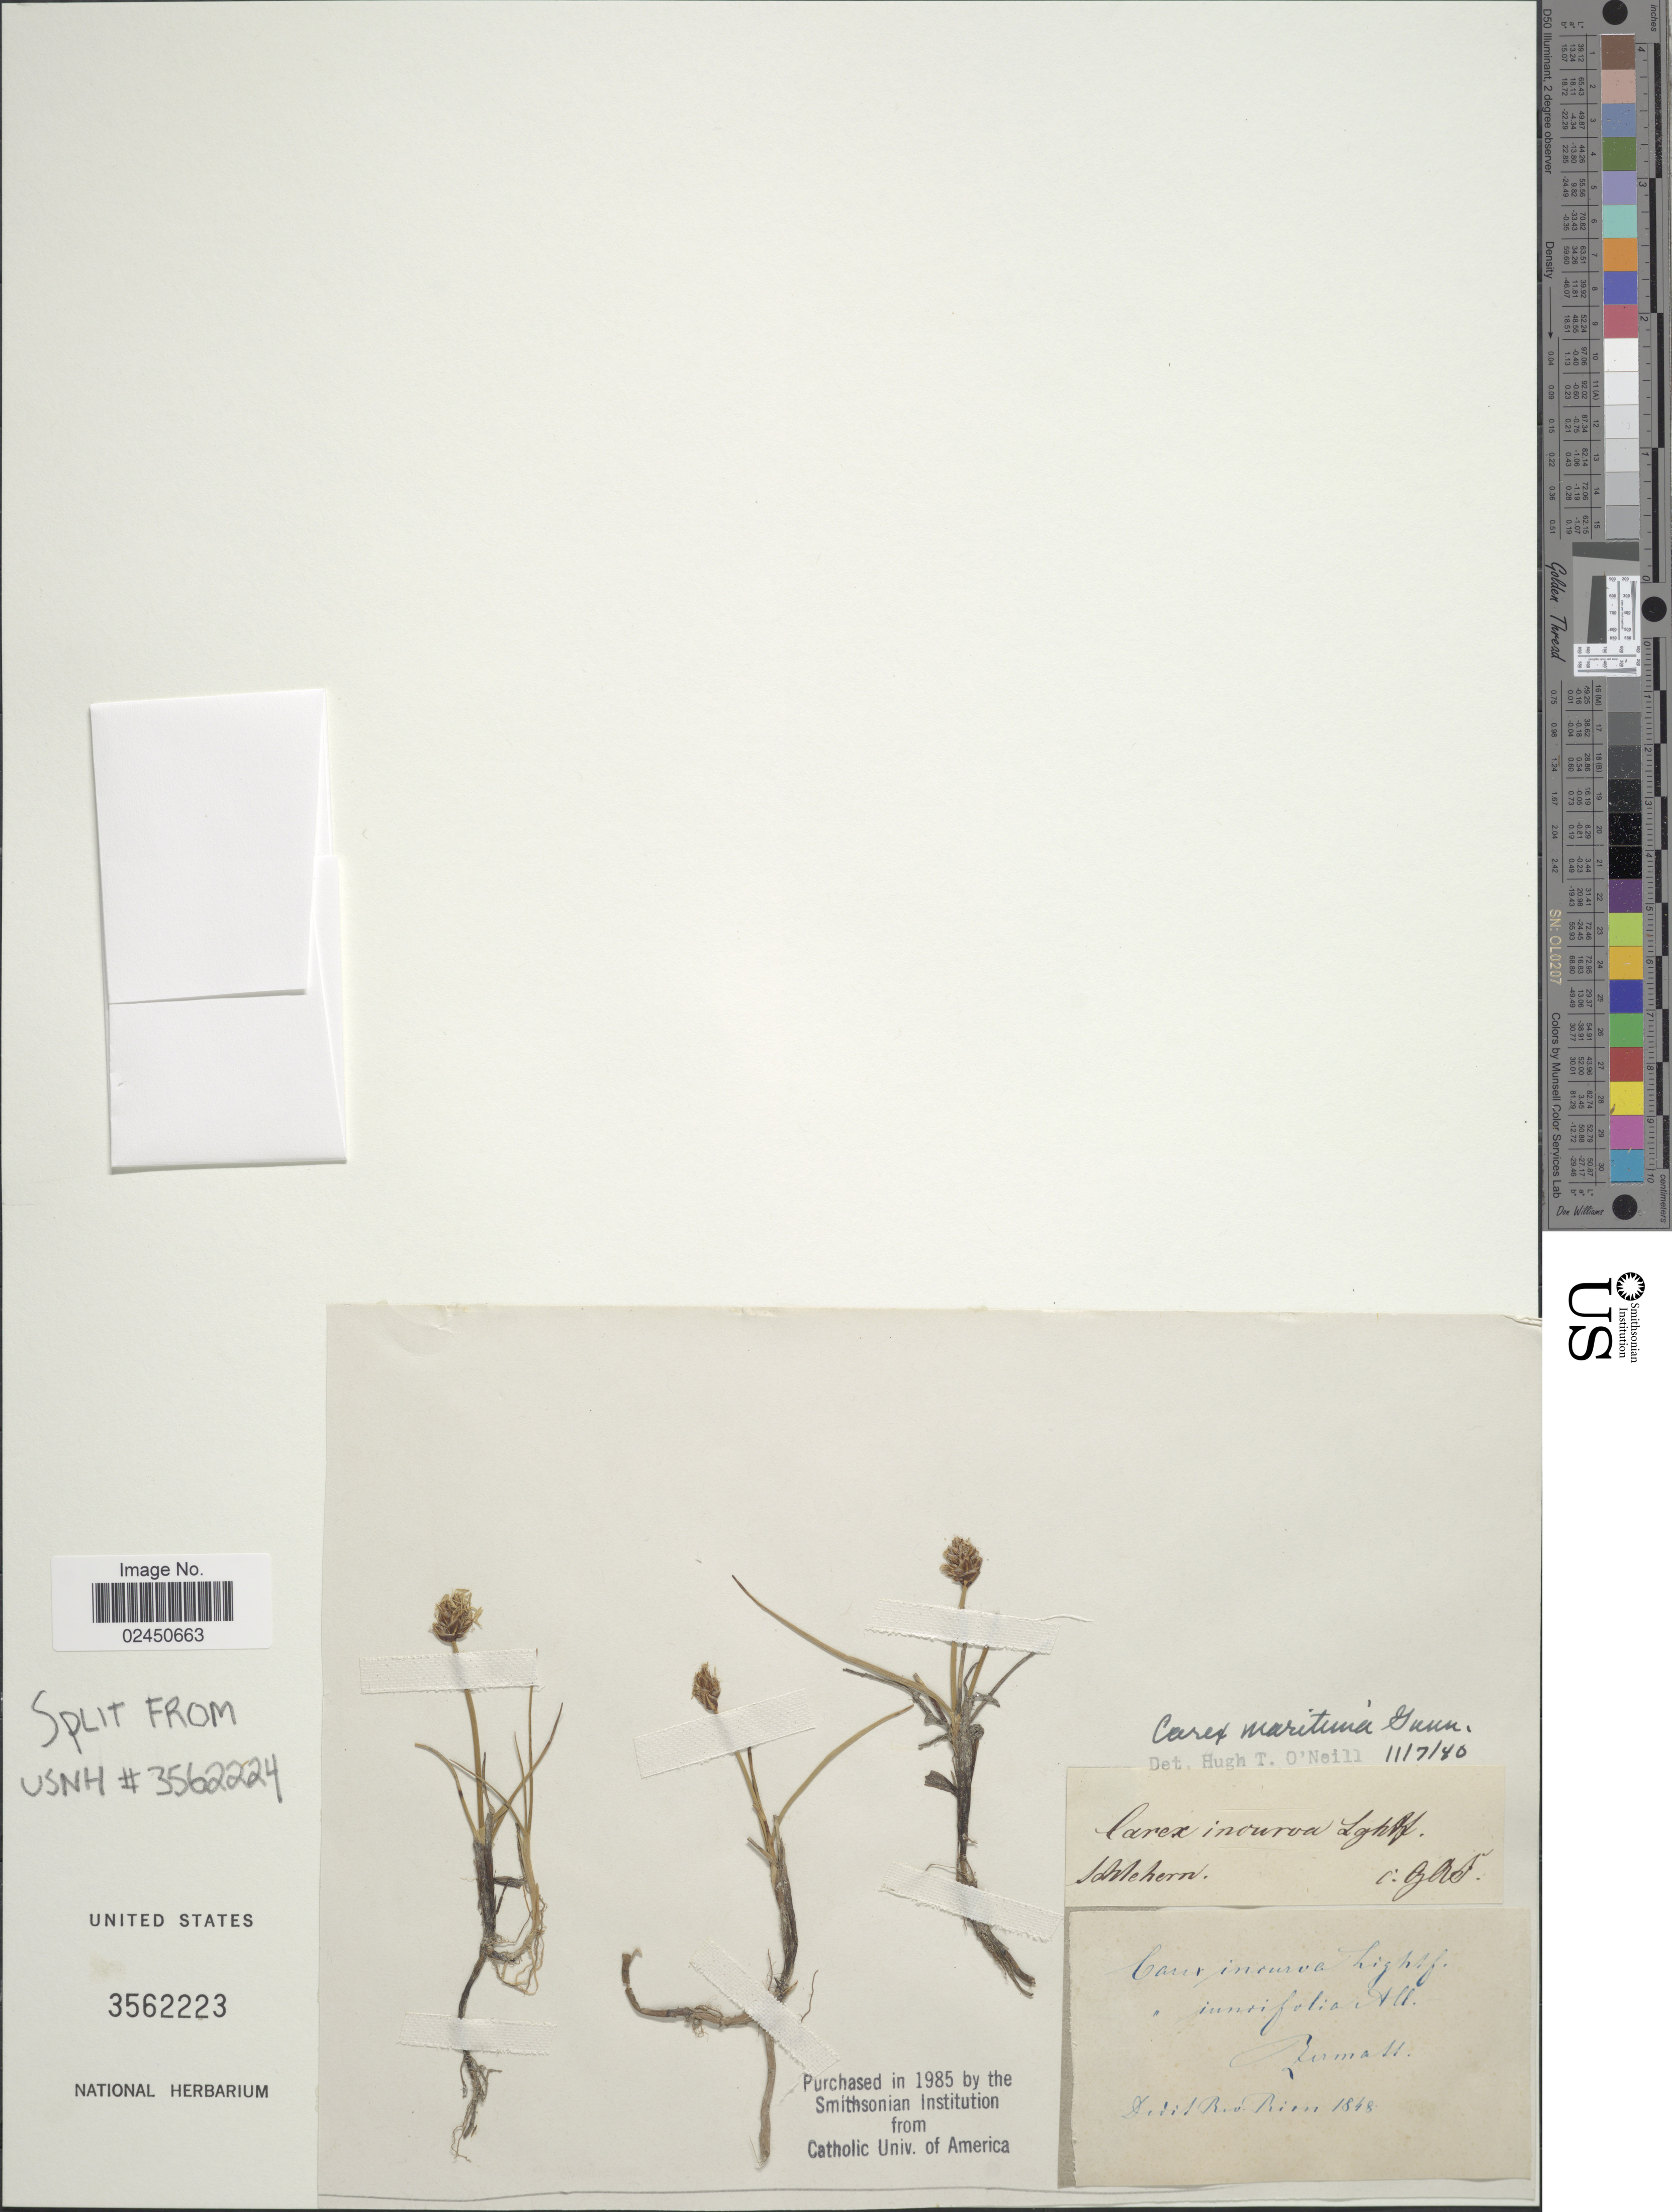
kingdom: Plantae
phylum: Tracheophyta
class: Liliopsida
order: Poales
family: Cyperaceae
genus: Carex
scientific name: Carex maritima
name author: Gunnerus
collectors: Rion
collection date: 1848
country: Switzerland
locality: Zermatt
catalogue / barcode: US 3562223